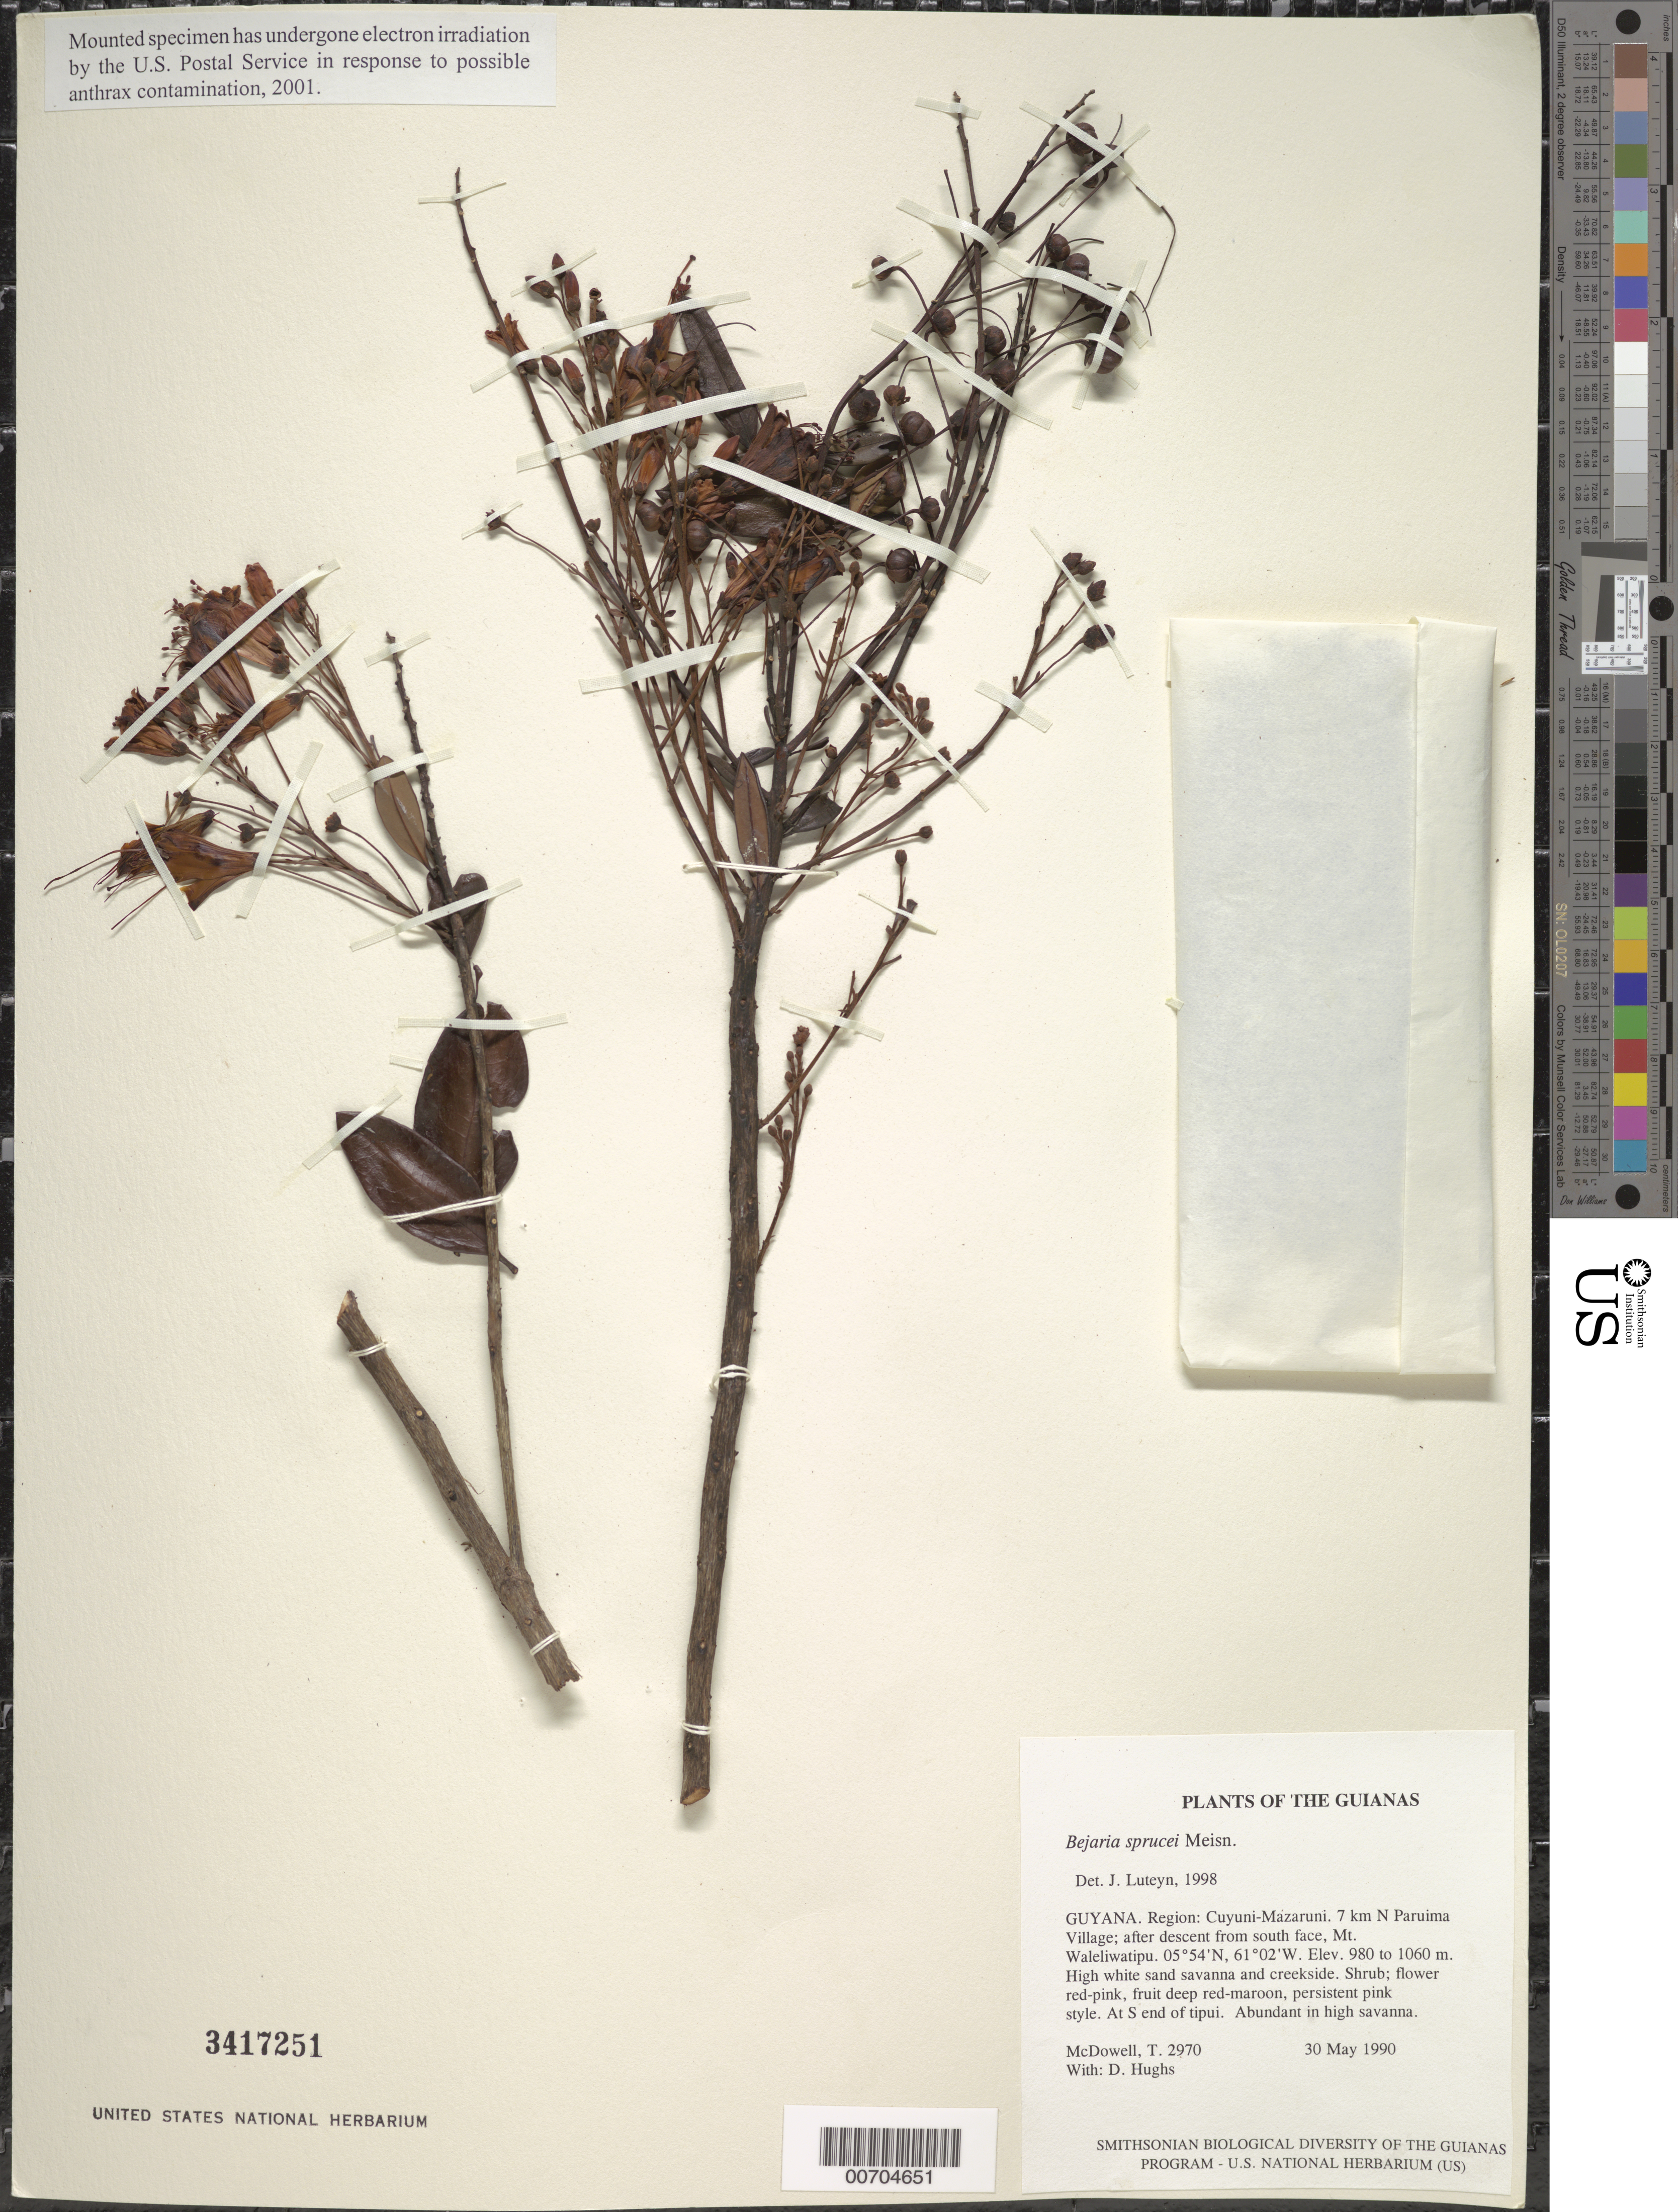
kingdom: Plantae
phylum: Tracheophyta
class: Magnoliopsida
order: Ericales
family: Ericaceae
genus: Bejaria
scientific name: Bejaria sprucei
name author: Meisn.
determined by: Luteyn, J. L.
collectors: T. McDowell, D. Hughs & D. Gopaul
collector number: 2970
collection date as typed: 30 May 1990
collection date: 1990-05-30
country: Guyana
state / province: Cuyuni-Mazaruni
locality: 7 km N of Paruima Village; after descent from south face of Mt. Waleliwatipu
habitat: High white sand savanna and creekside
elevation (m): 980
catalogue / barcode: US 3417251